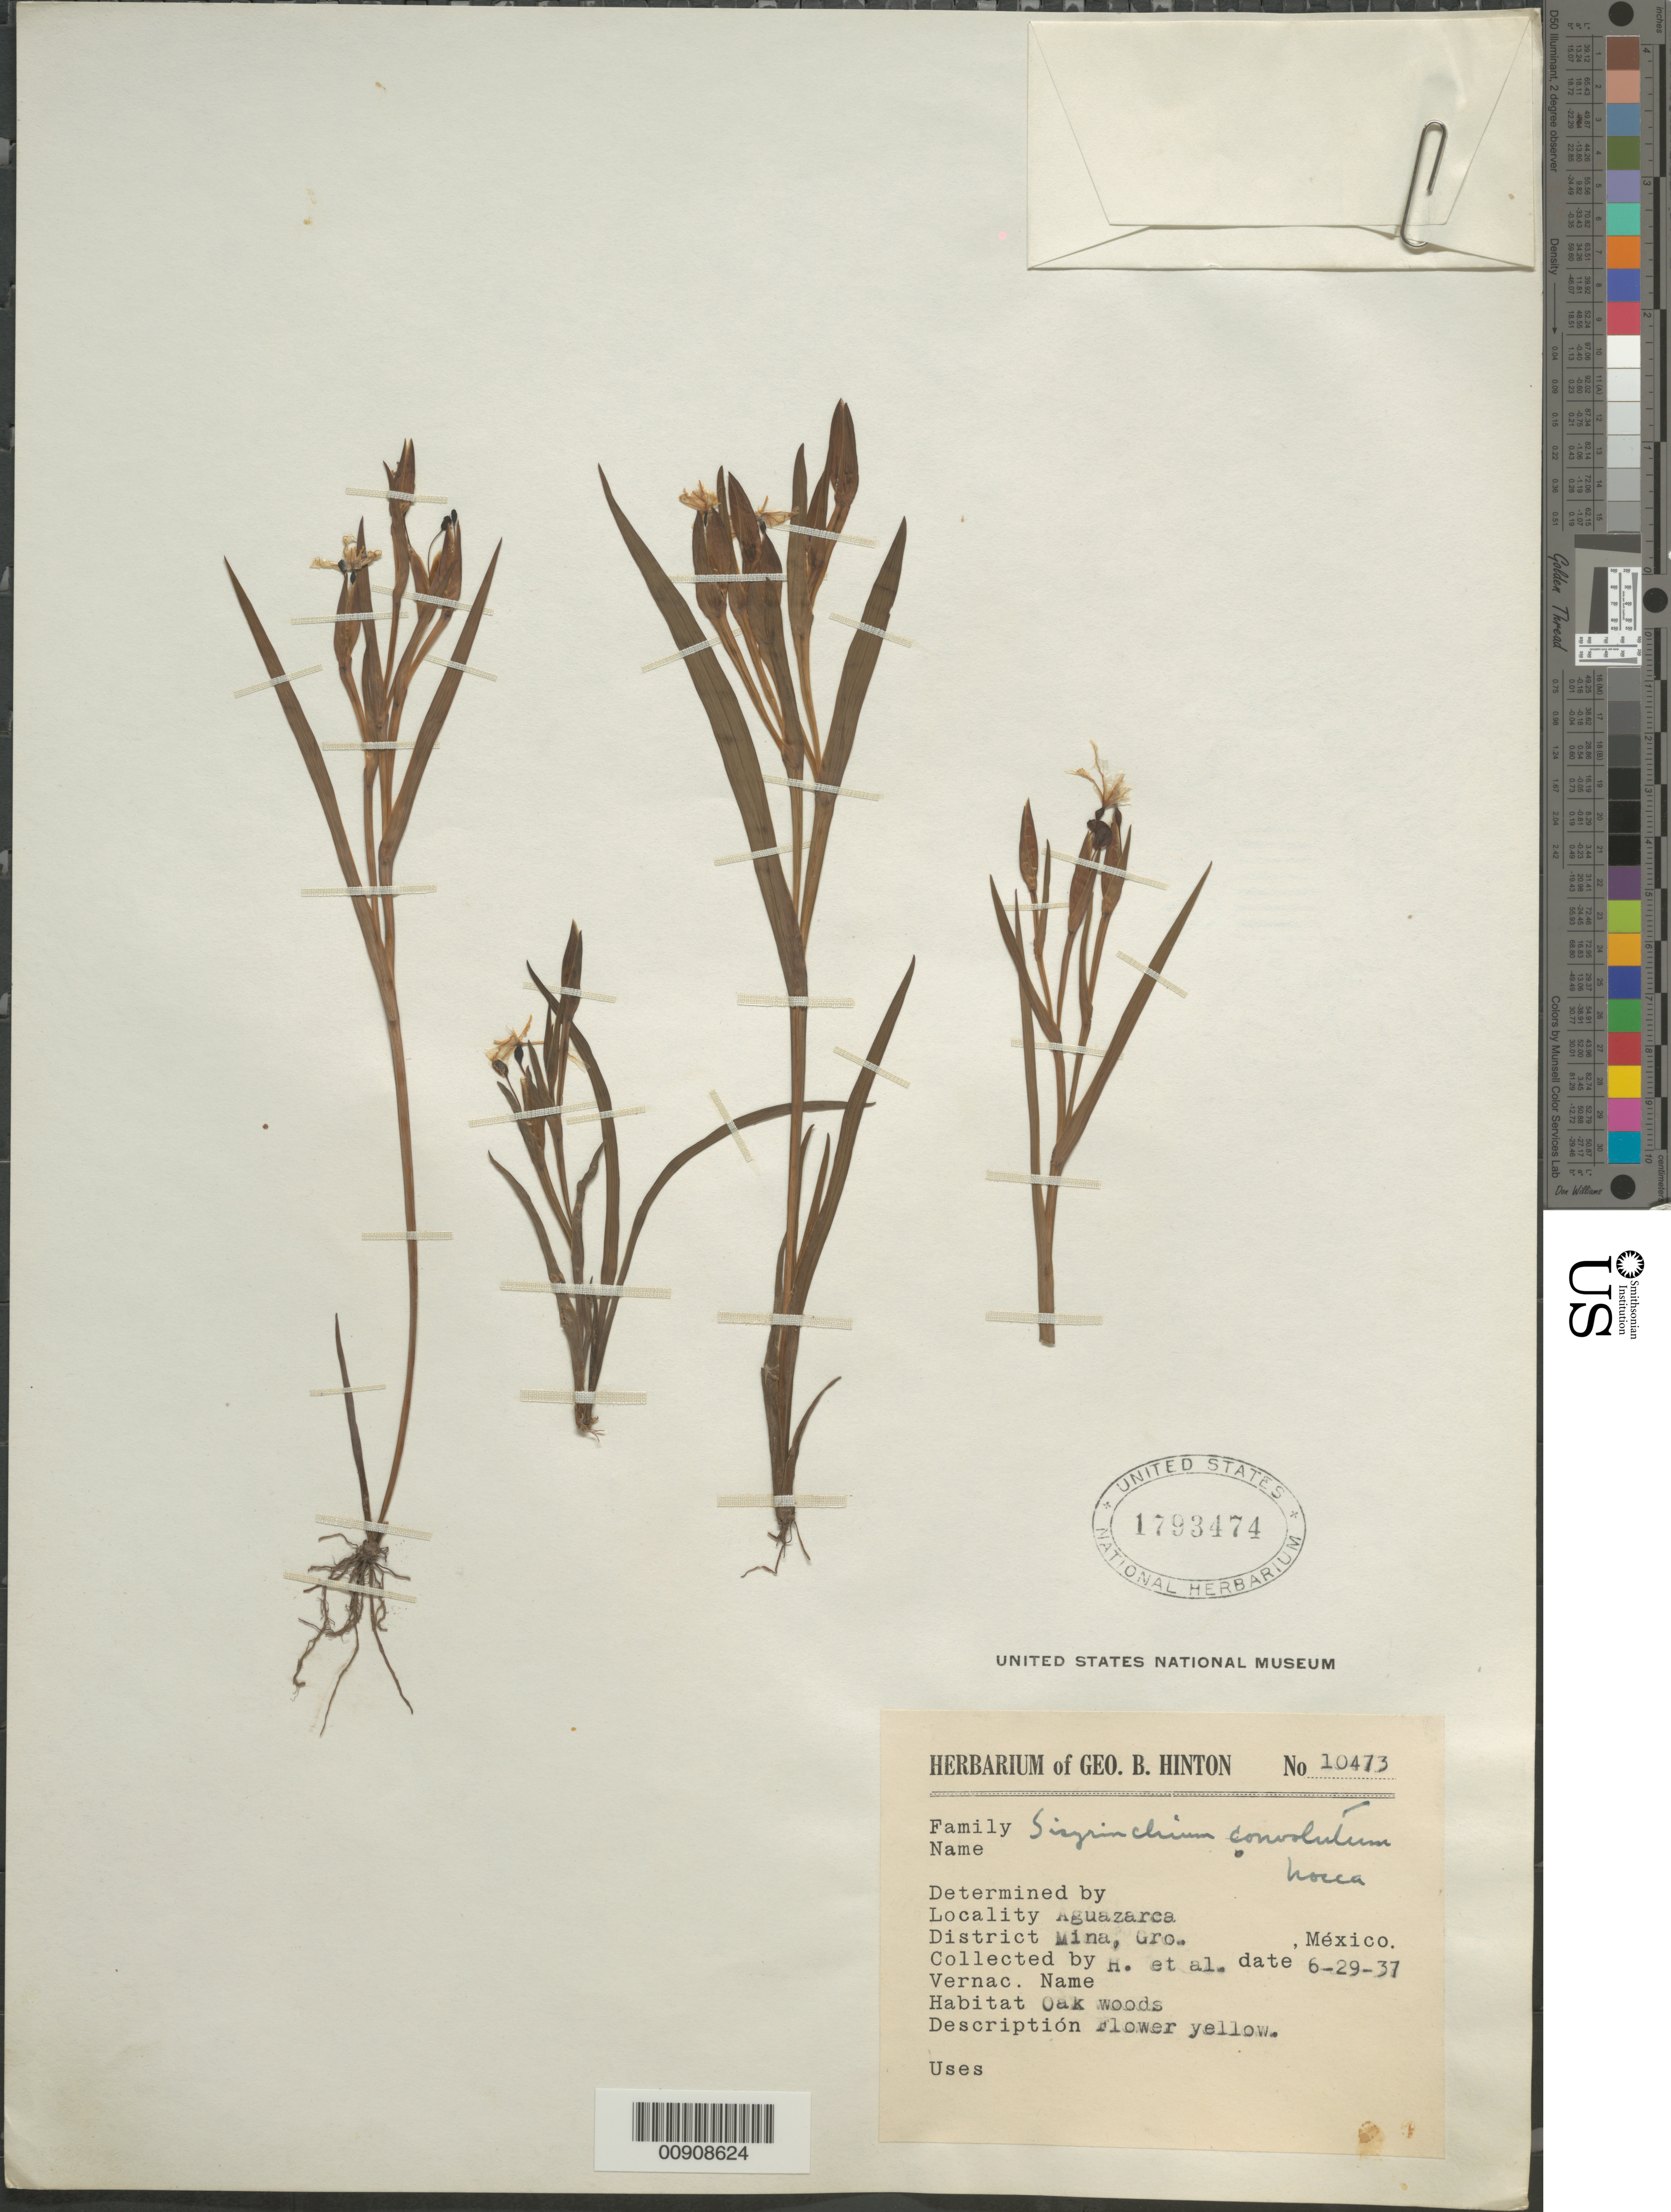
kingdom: Plantae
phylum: Tracheophyta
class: Liliopsida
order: Asparagales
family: Iridaceae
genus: Sisyrinchium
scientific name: Sisyrinchium convolutum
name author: Nocca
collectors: G. B. Hinton & et al.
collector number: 10473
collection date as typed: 29 Jun 1937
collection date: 1937-06-29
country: Mexico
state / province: Guerrero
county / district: Mina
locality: Aguazarca, District Mina, Guerrero.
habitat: Oak woods.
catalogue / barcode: US 1793474